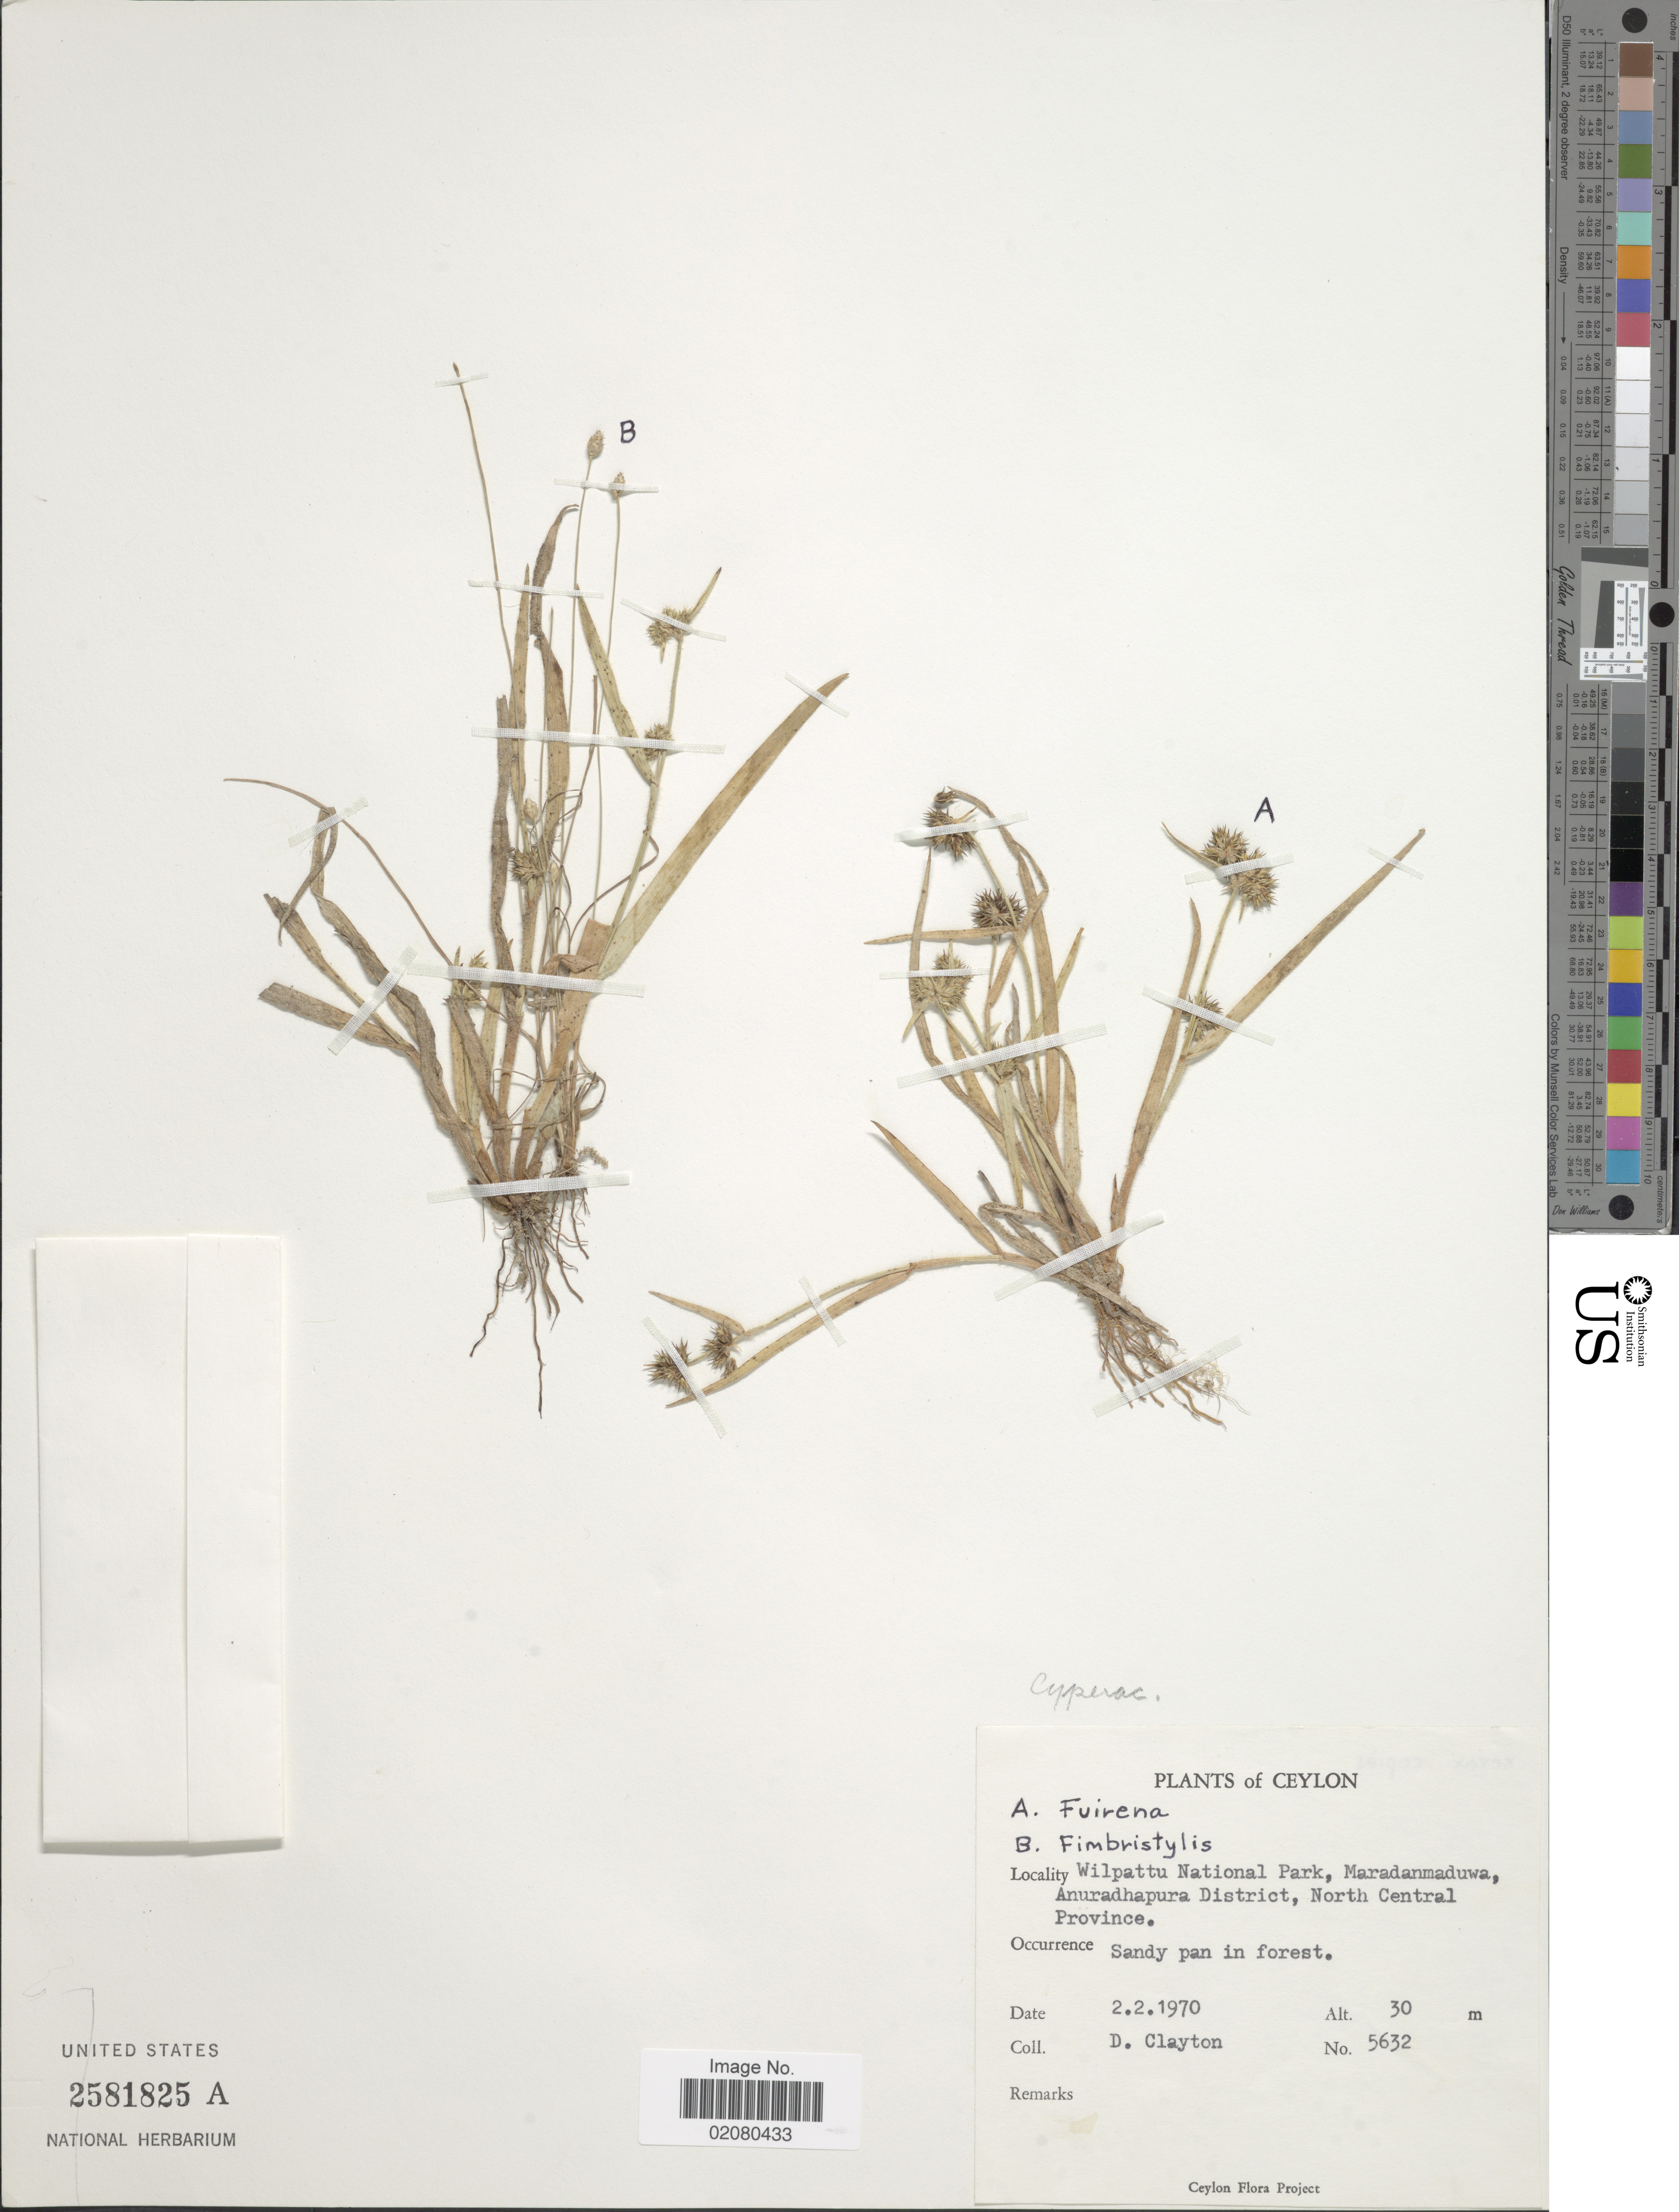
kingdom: Plantae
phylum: Tracheophyta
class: Liliopsida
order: Poales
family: Cyperaceae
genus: Fuirena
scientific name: Fuirena uncinata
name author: (Willd.) Kunth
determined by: Strong, Mark T., (BOT), Smithsonian Institution - National Museum of Natural History (UNITED STATES)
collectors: D. Clayton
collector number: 5632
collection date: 1970-02-02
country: Sri Lanka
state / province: North Central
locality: Ceylon, Wilpattu National Park, Maradanmaduwa, Anuradhapura District.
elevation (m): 30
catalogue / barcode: US 2581825A